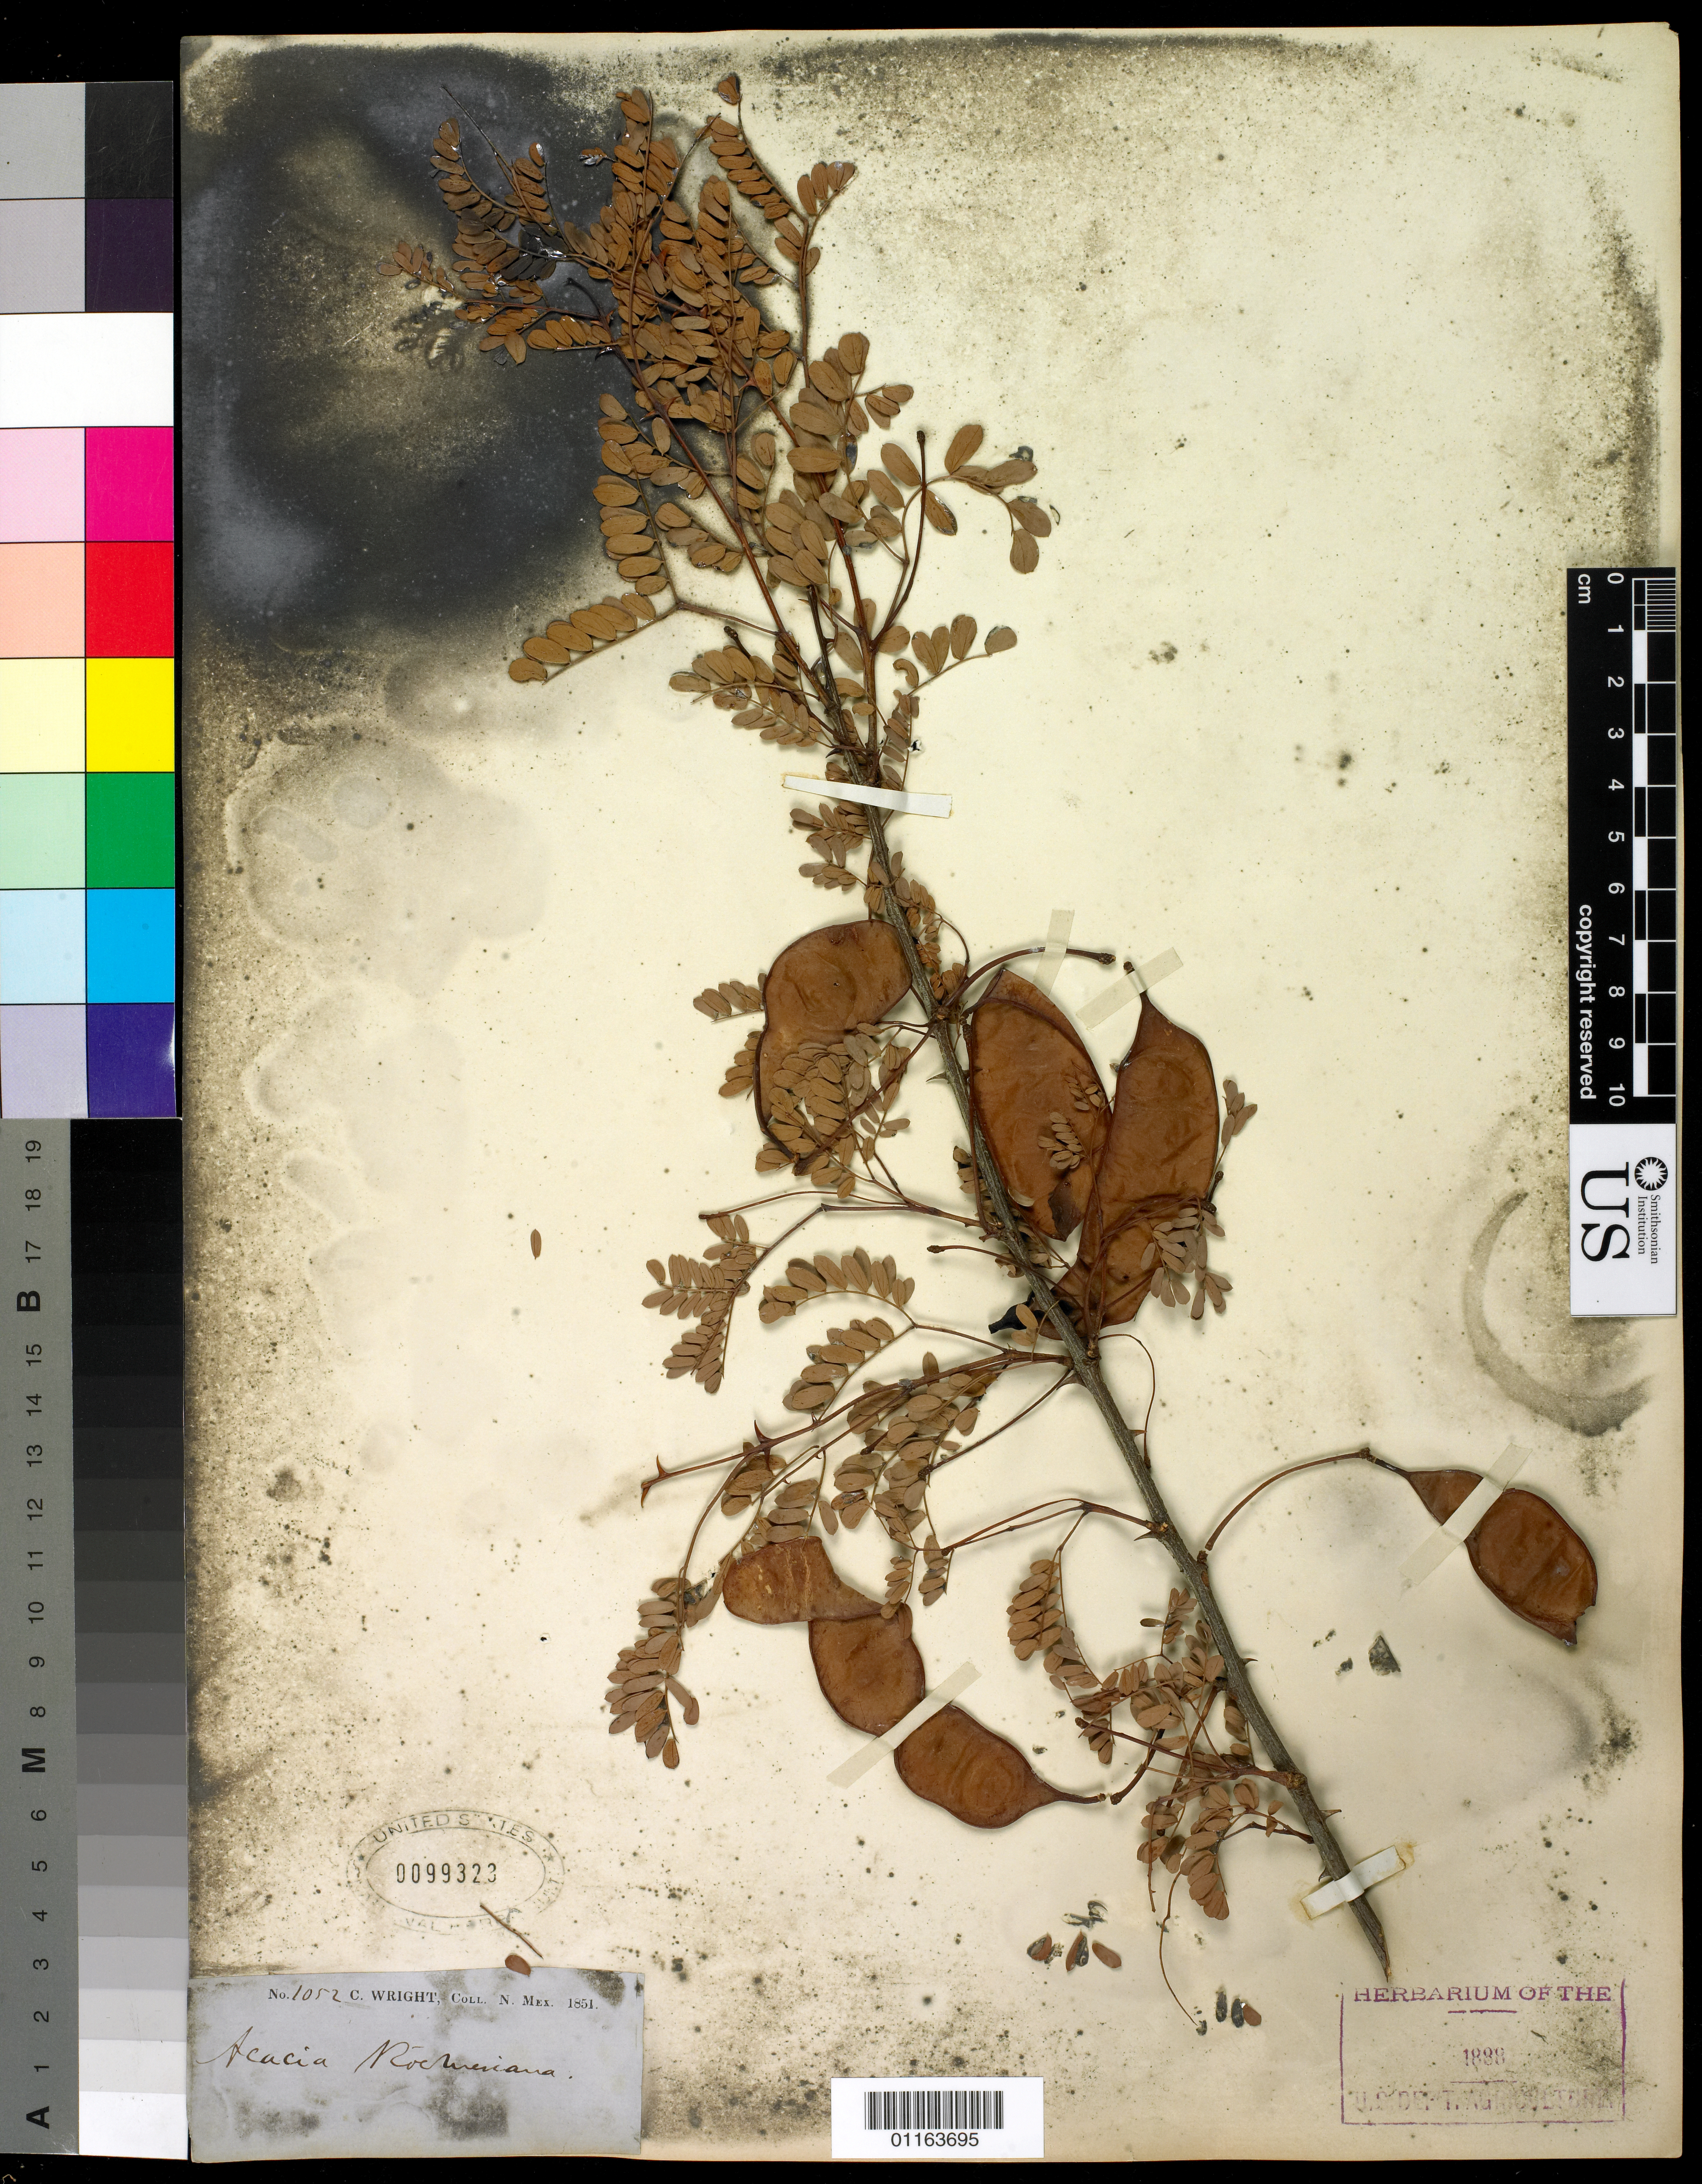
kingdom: Plantae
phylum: Tracheophyta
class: Magnoliopsida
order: Fabales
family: Fabaceae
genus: Senegalia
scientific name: Senegalia roemeriana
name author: (Scheele) Britton & Rose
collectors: C. Wright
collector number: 1052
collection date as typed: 1851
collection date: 1851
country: United States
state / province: New Mexico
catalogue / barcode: US 99323